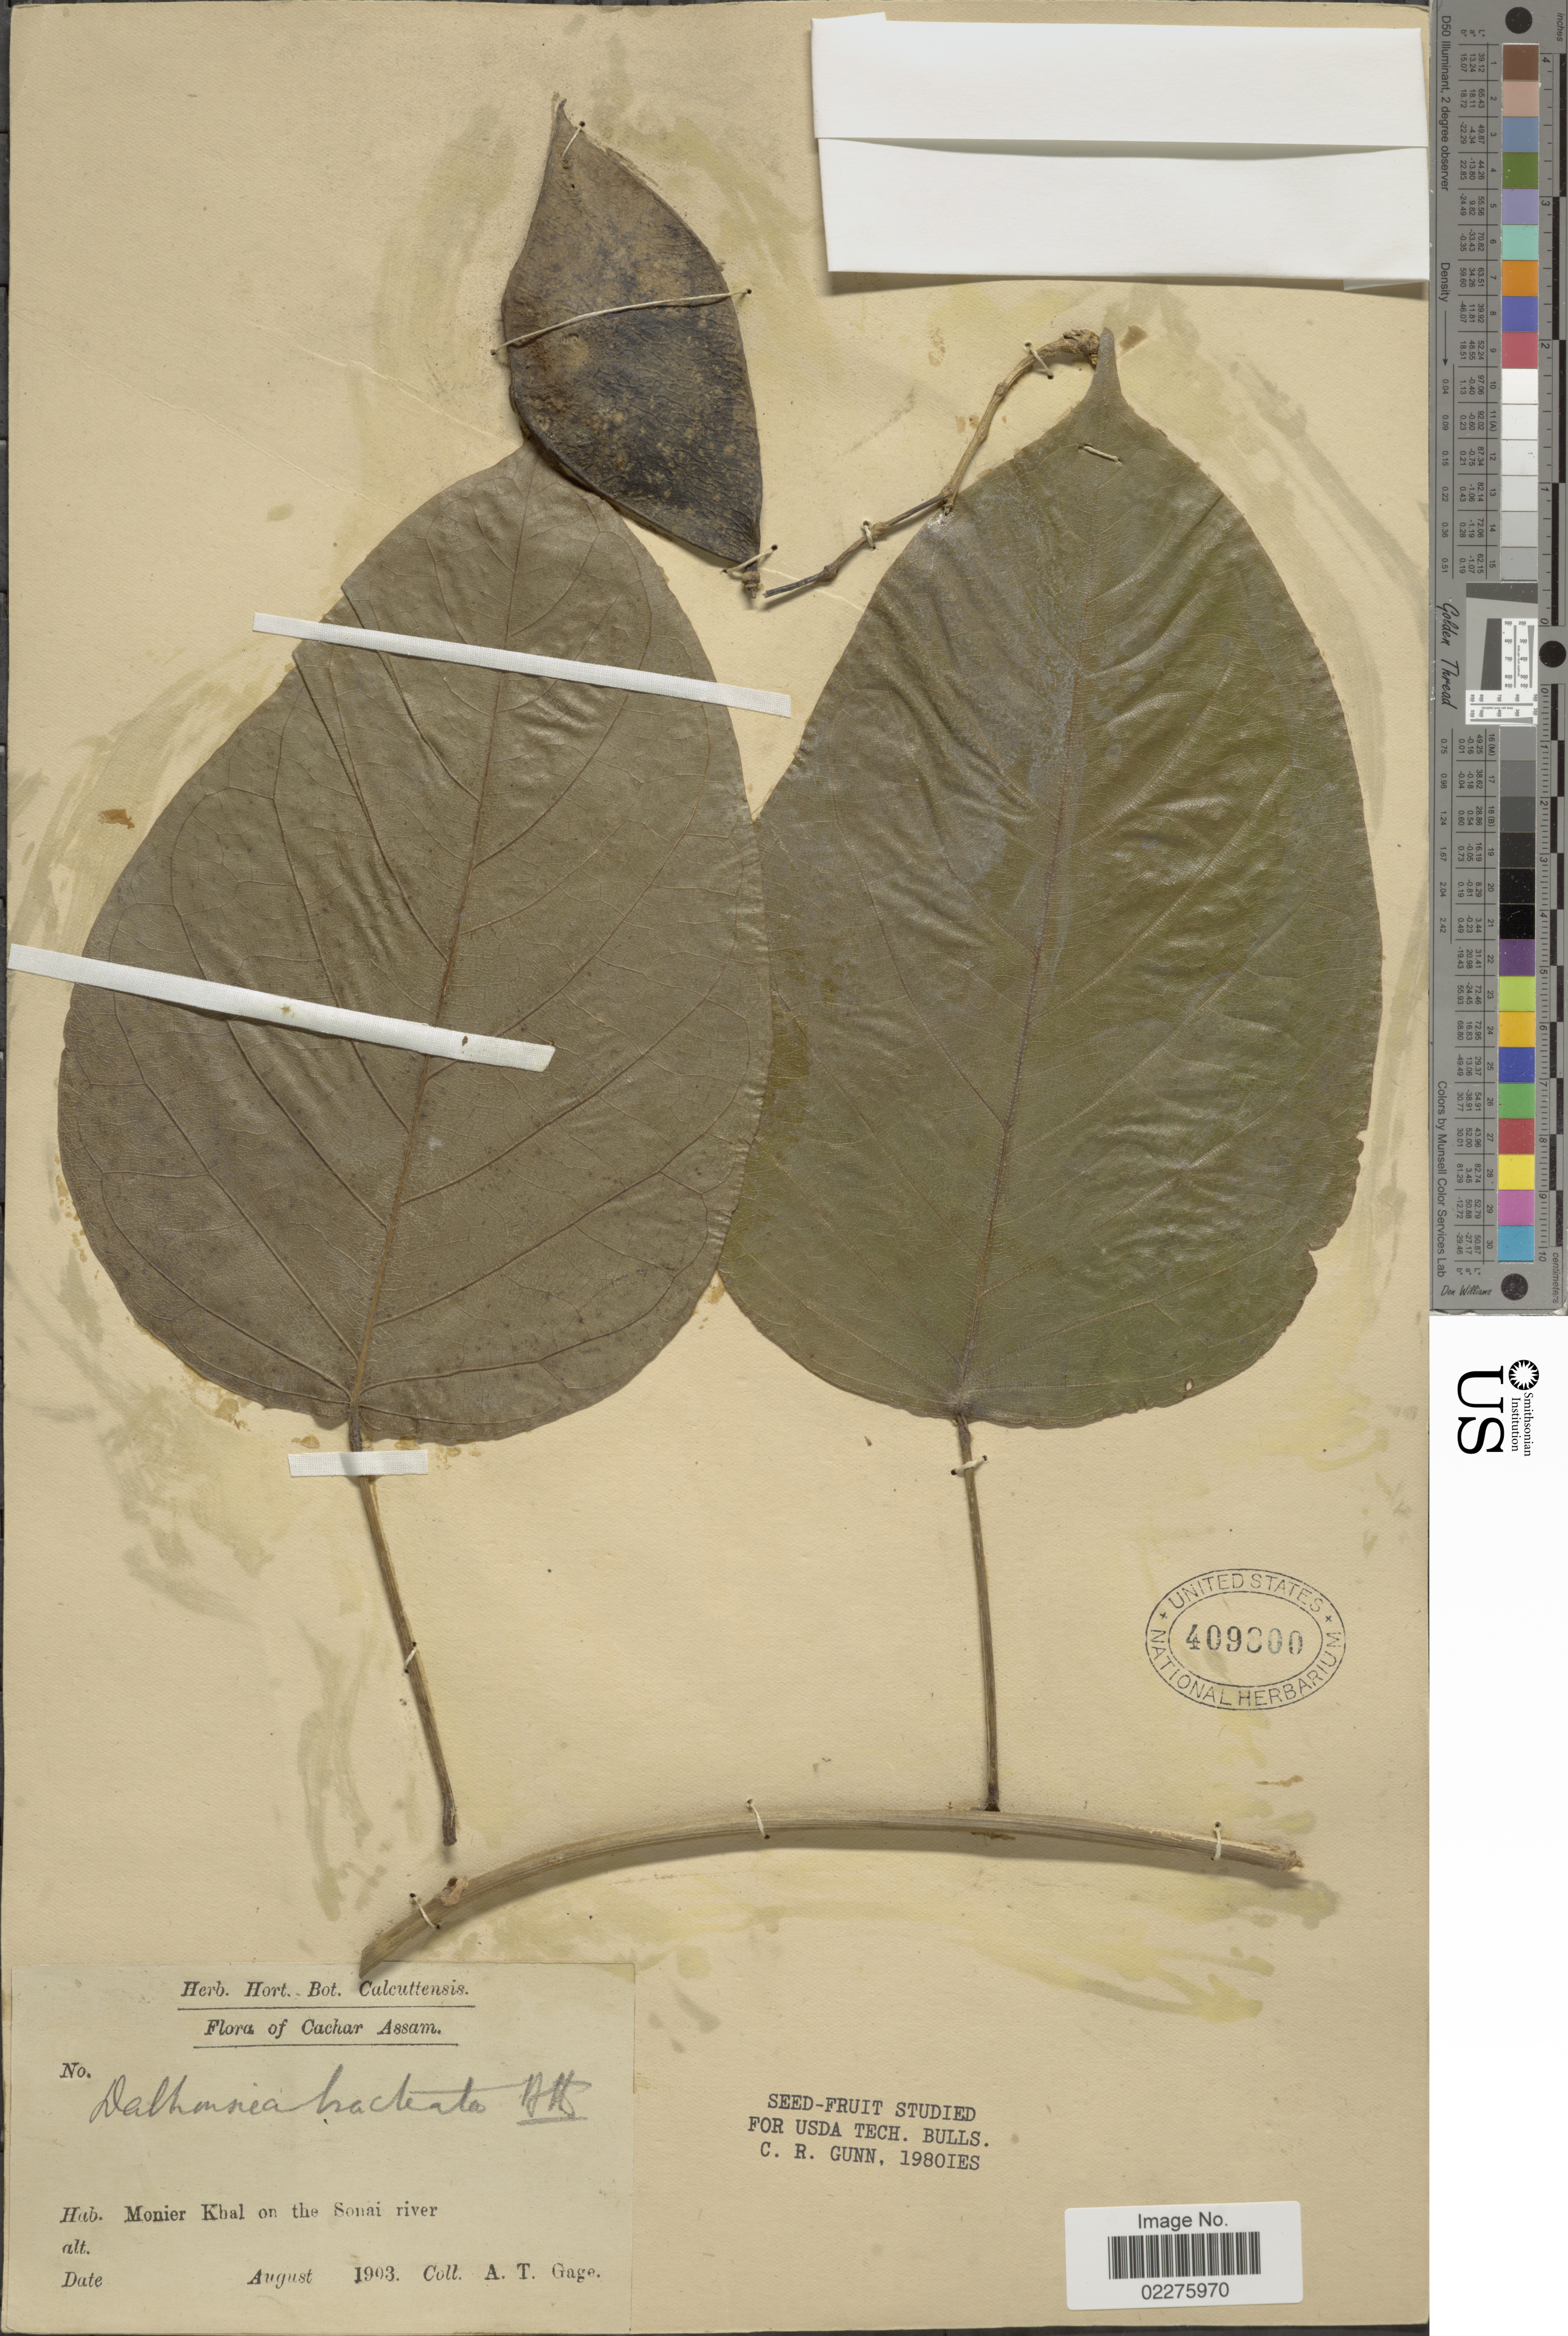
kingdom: Plantae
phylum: Tracheophyta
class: Magnoliopsida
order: Fabales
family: Fabaceae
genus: Dalhousiea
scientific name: Dalhousiea bracteata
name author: Graham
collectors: A. Gage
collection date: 1903-08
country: India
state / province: Assam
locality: Monier Kbal on the Sonai river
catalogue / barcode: US 409800